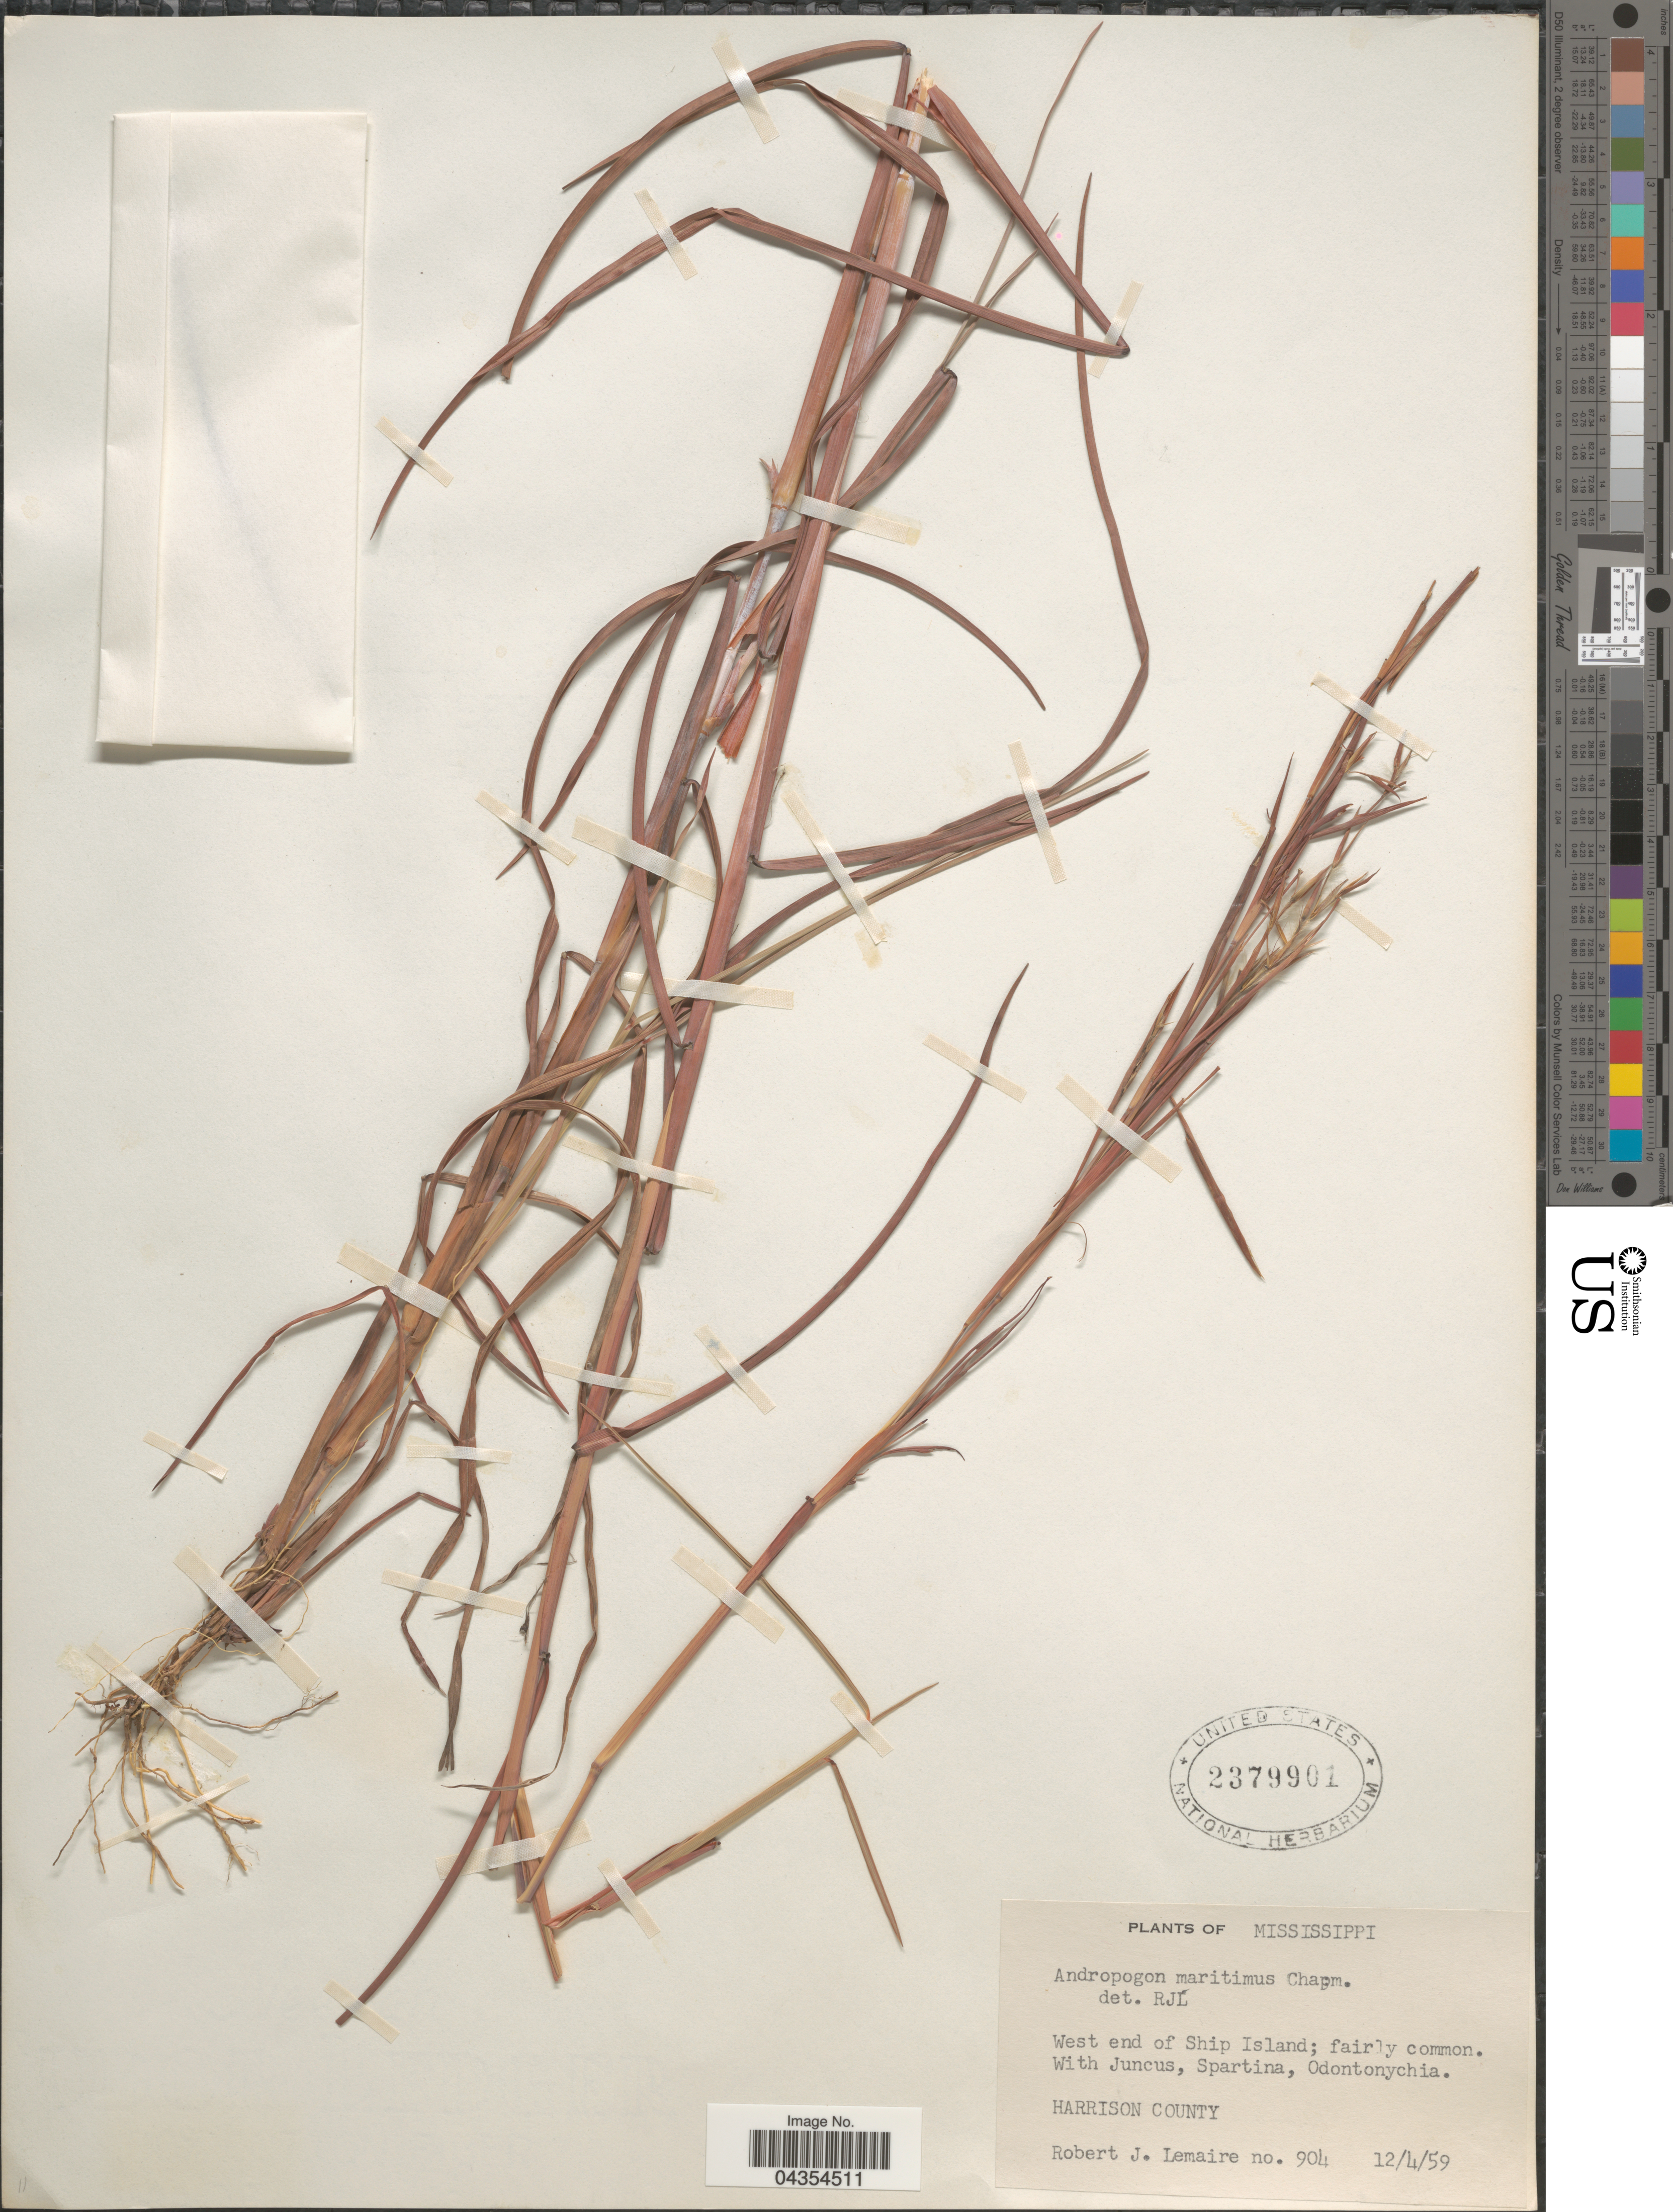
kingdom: Plantae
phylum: Tracheophyta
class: Liliopsida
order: Poales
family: Poaceae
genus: Schizachyrium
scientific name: Schizachyrium maritimum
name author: (Chapm.) Nash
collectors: R. J. Lemaire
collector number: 904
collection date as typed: Transcribed d/m/y: 4/12/59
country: United States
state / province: Mississippi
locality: West end of Ship Island. Harrison County.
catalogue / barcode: US 2379901